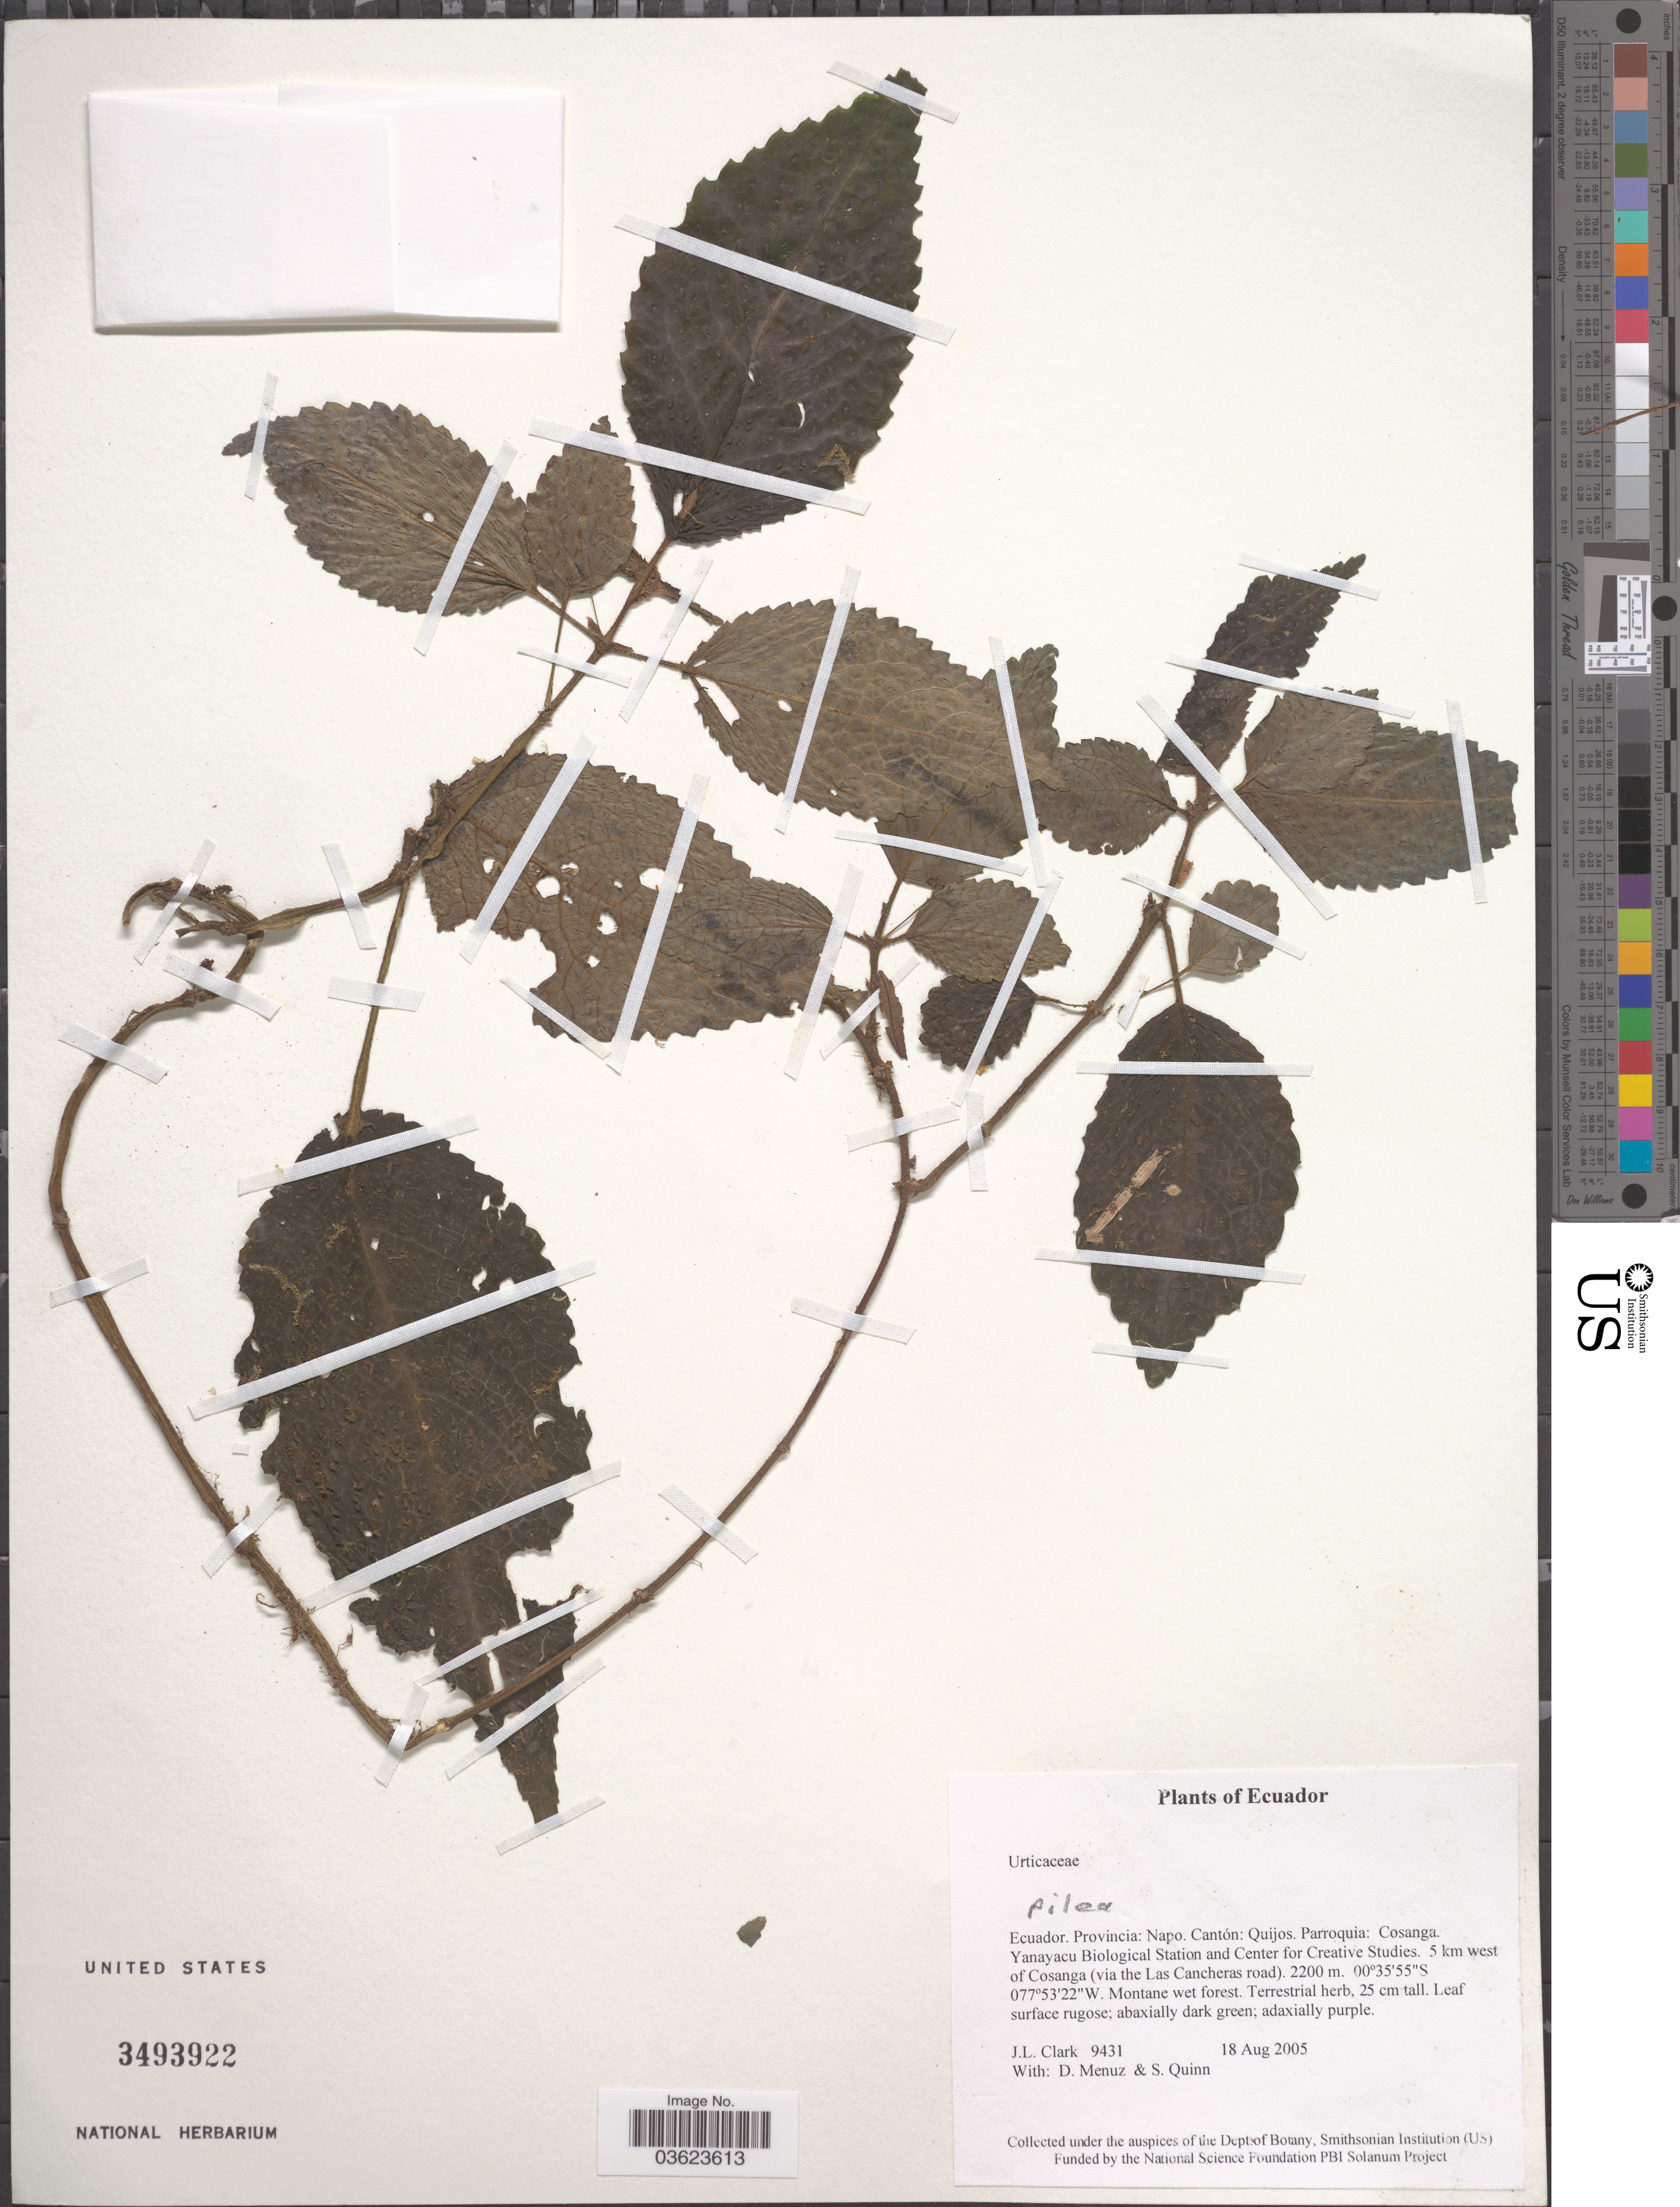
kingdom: Plantae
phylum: Tracheophyta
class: Magnoliopsida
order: Rosales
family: Urticaceae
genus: Pilea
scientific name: Pilea sp.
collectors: J. L. Clark, D. Menuz & S. Quinn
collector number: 9431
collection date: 2005-08-18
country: Ecuador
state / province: Napo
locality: Cantón: Quijos. Parroquia: Cosanga. Yanayacu Biological Station and Center for Creative Studies. 5 km west of Cosanga (via the Las Cancheras road).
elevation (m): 2200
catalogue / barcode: US 3493922